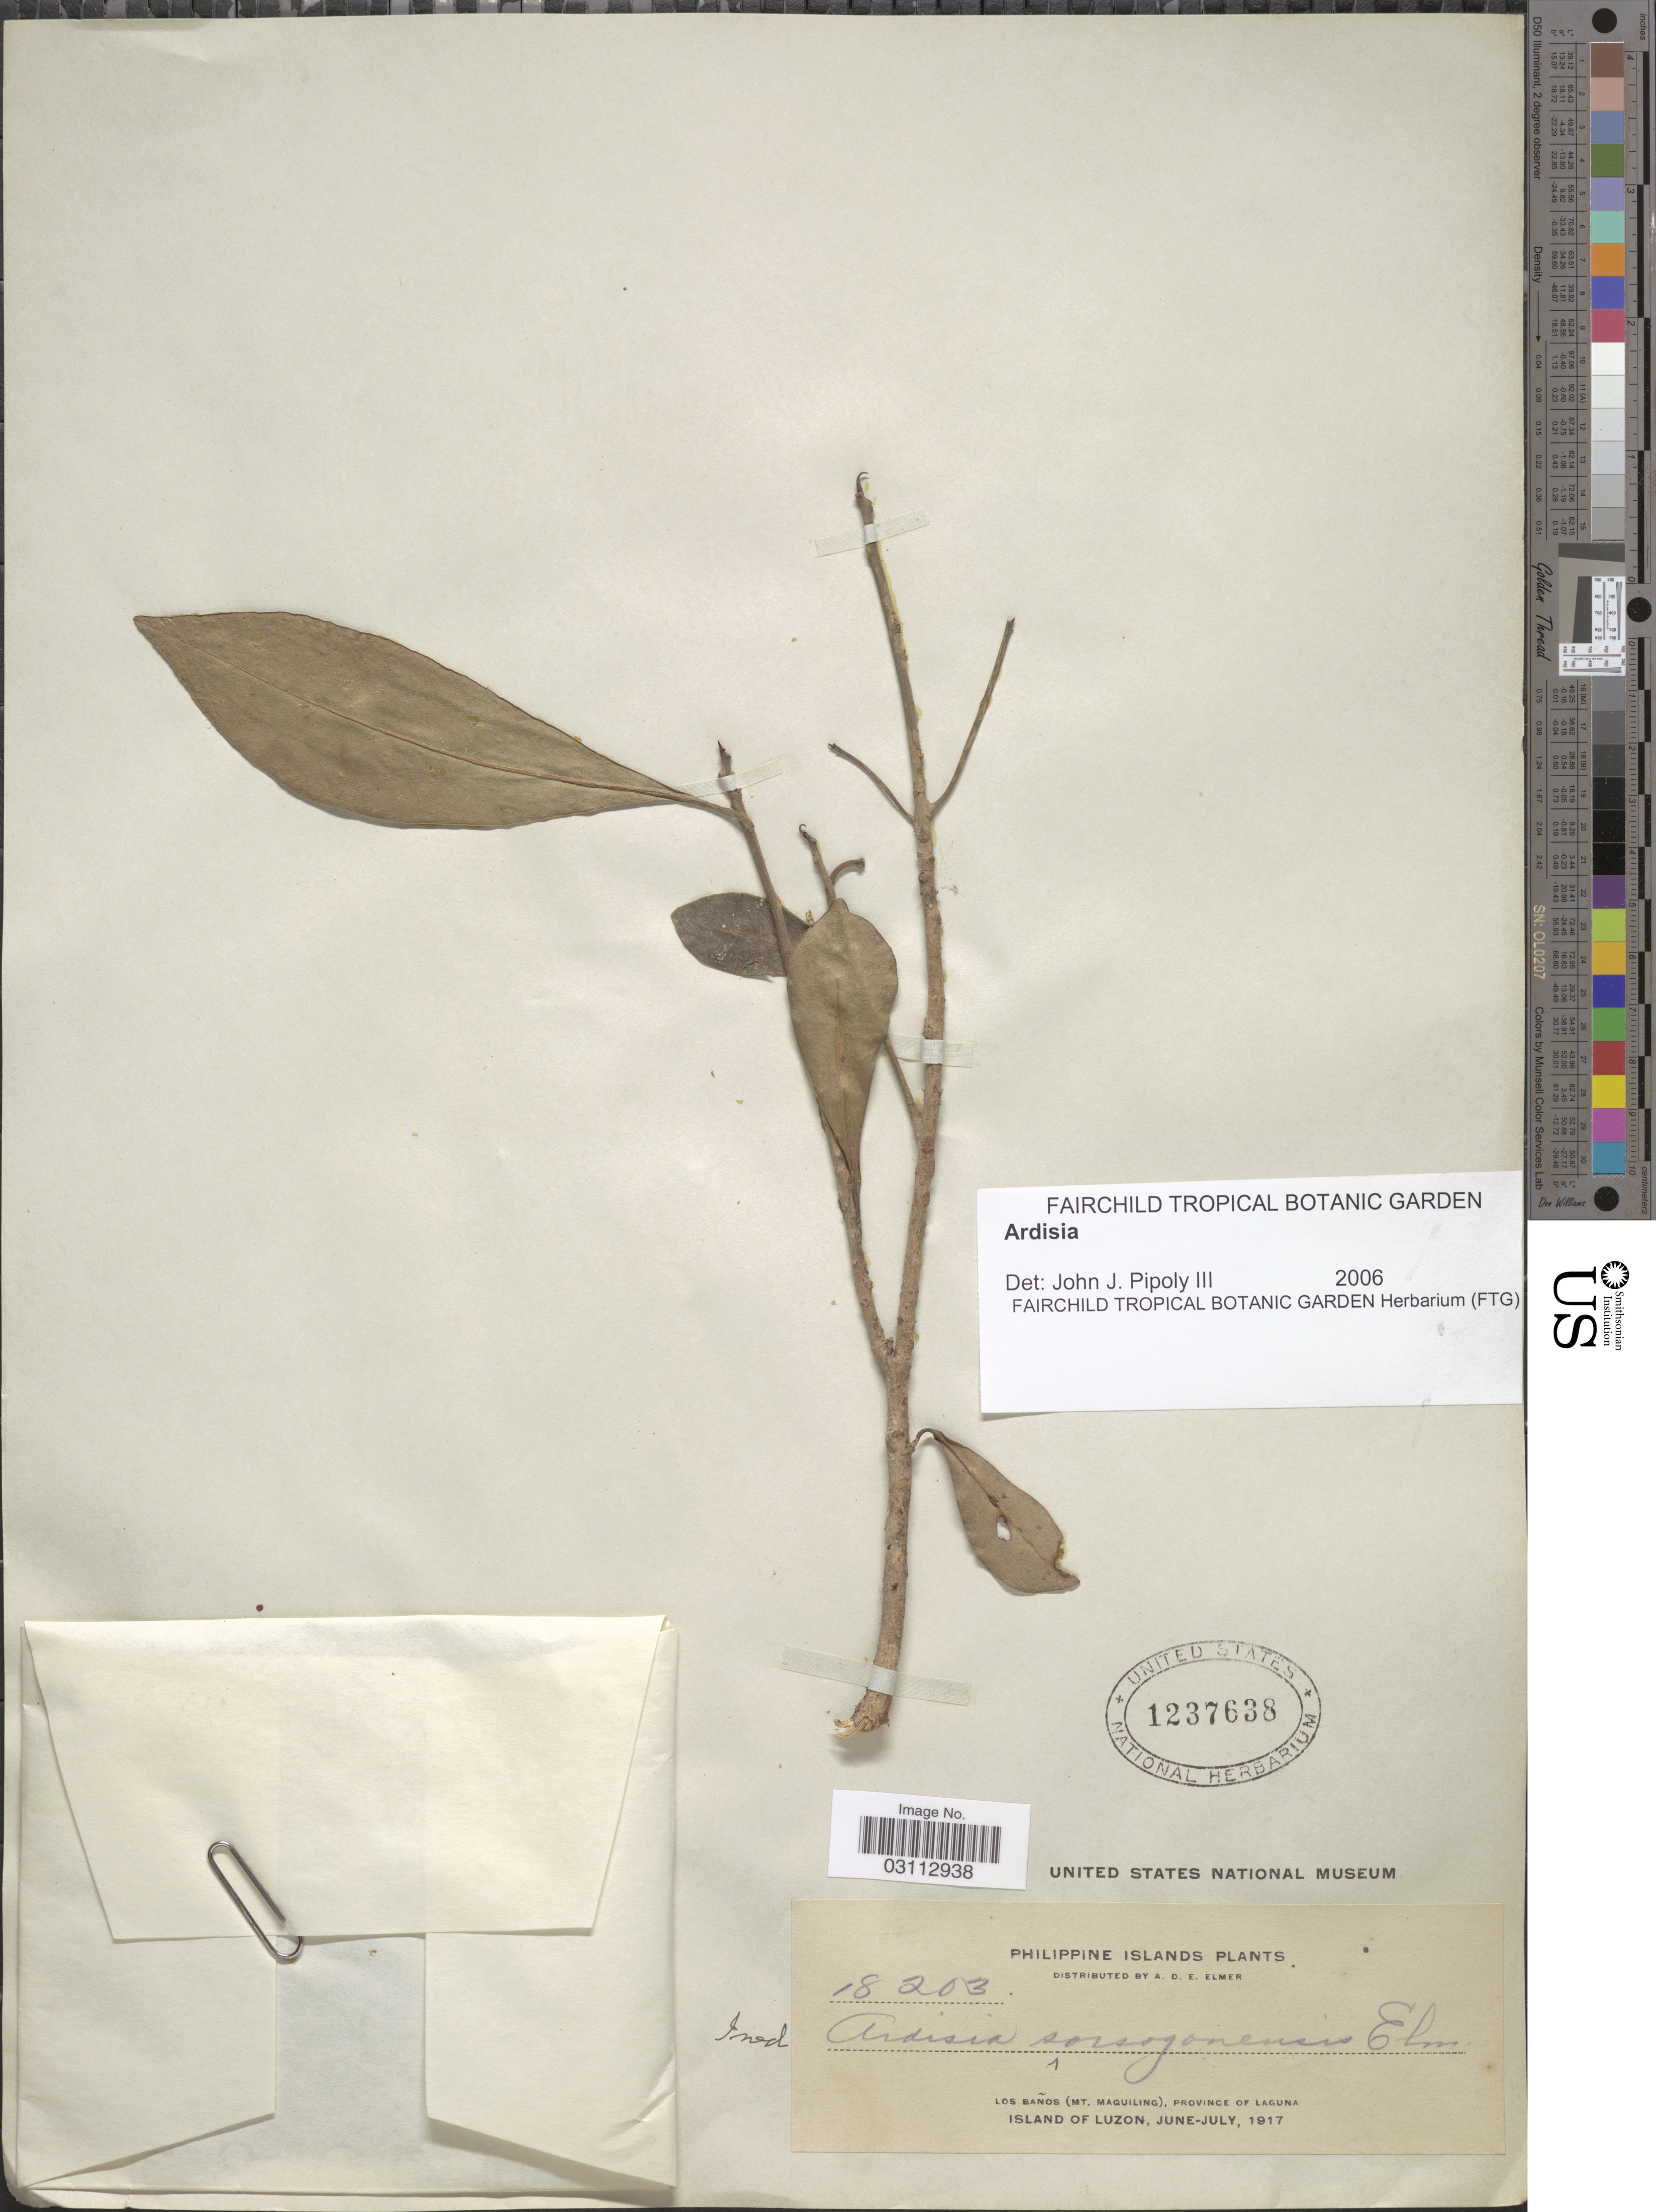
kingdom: Plantae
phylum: Tracheophyta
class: Magnoliopsida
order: Ericales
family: Primulaceae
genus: Ardisia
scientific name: Ardisia sorsogonensis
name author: Elmer ex Merr.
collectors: A. D. E. Elmer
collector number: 18203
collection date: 1917-06/1917-07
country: Philippines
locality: Los Baños (Mt. Maquiling), Province of Laguna. Island of Luzon.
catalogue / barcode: US 1237638